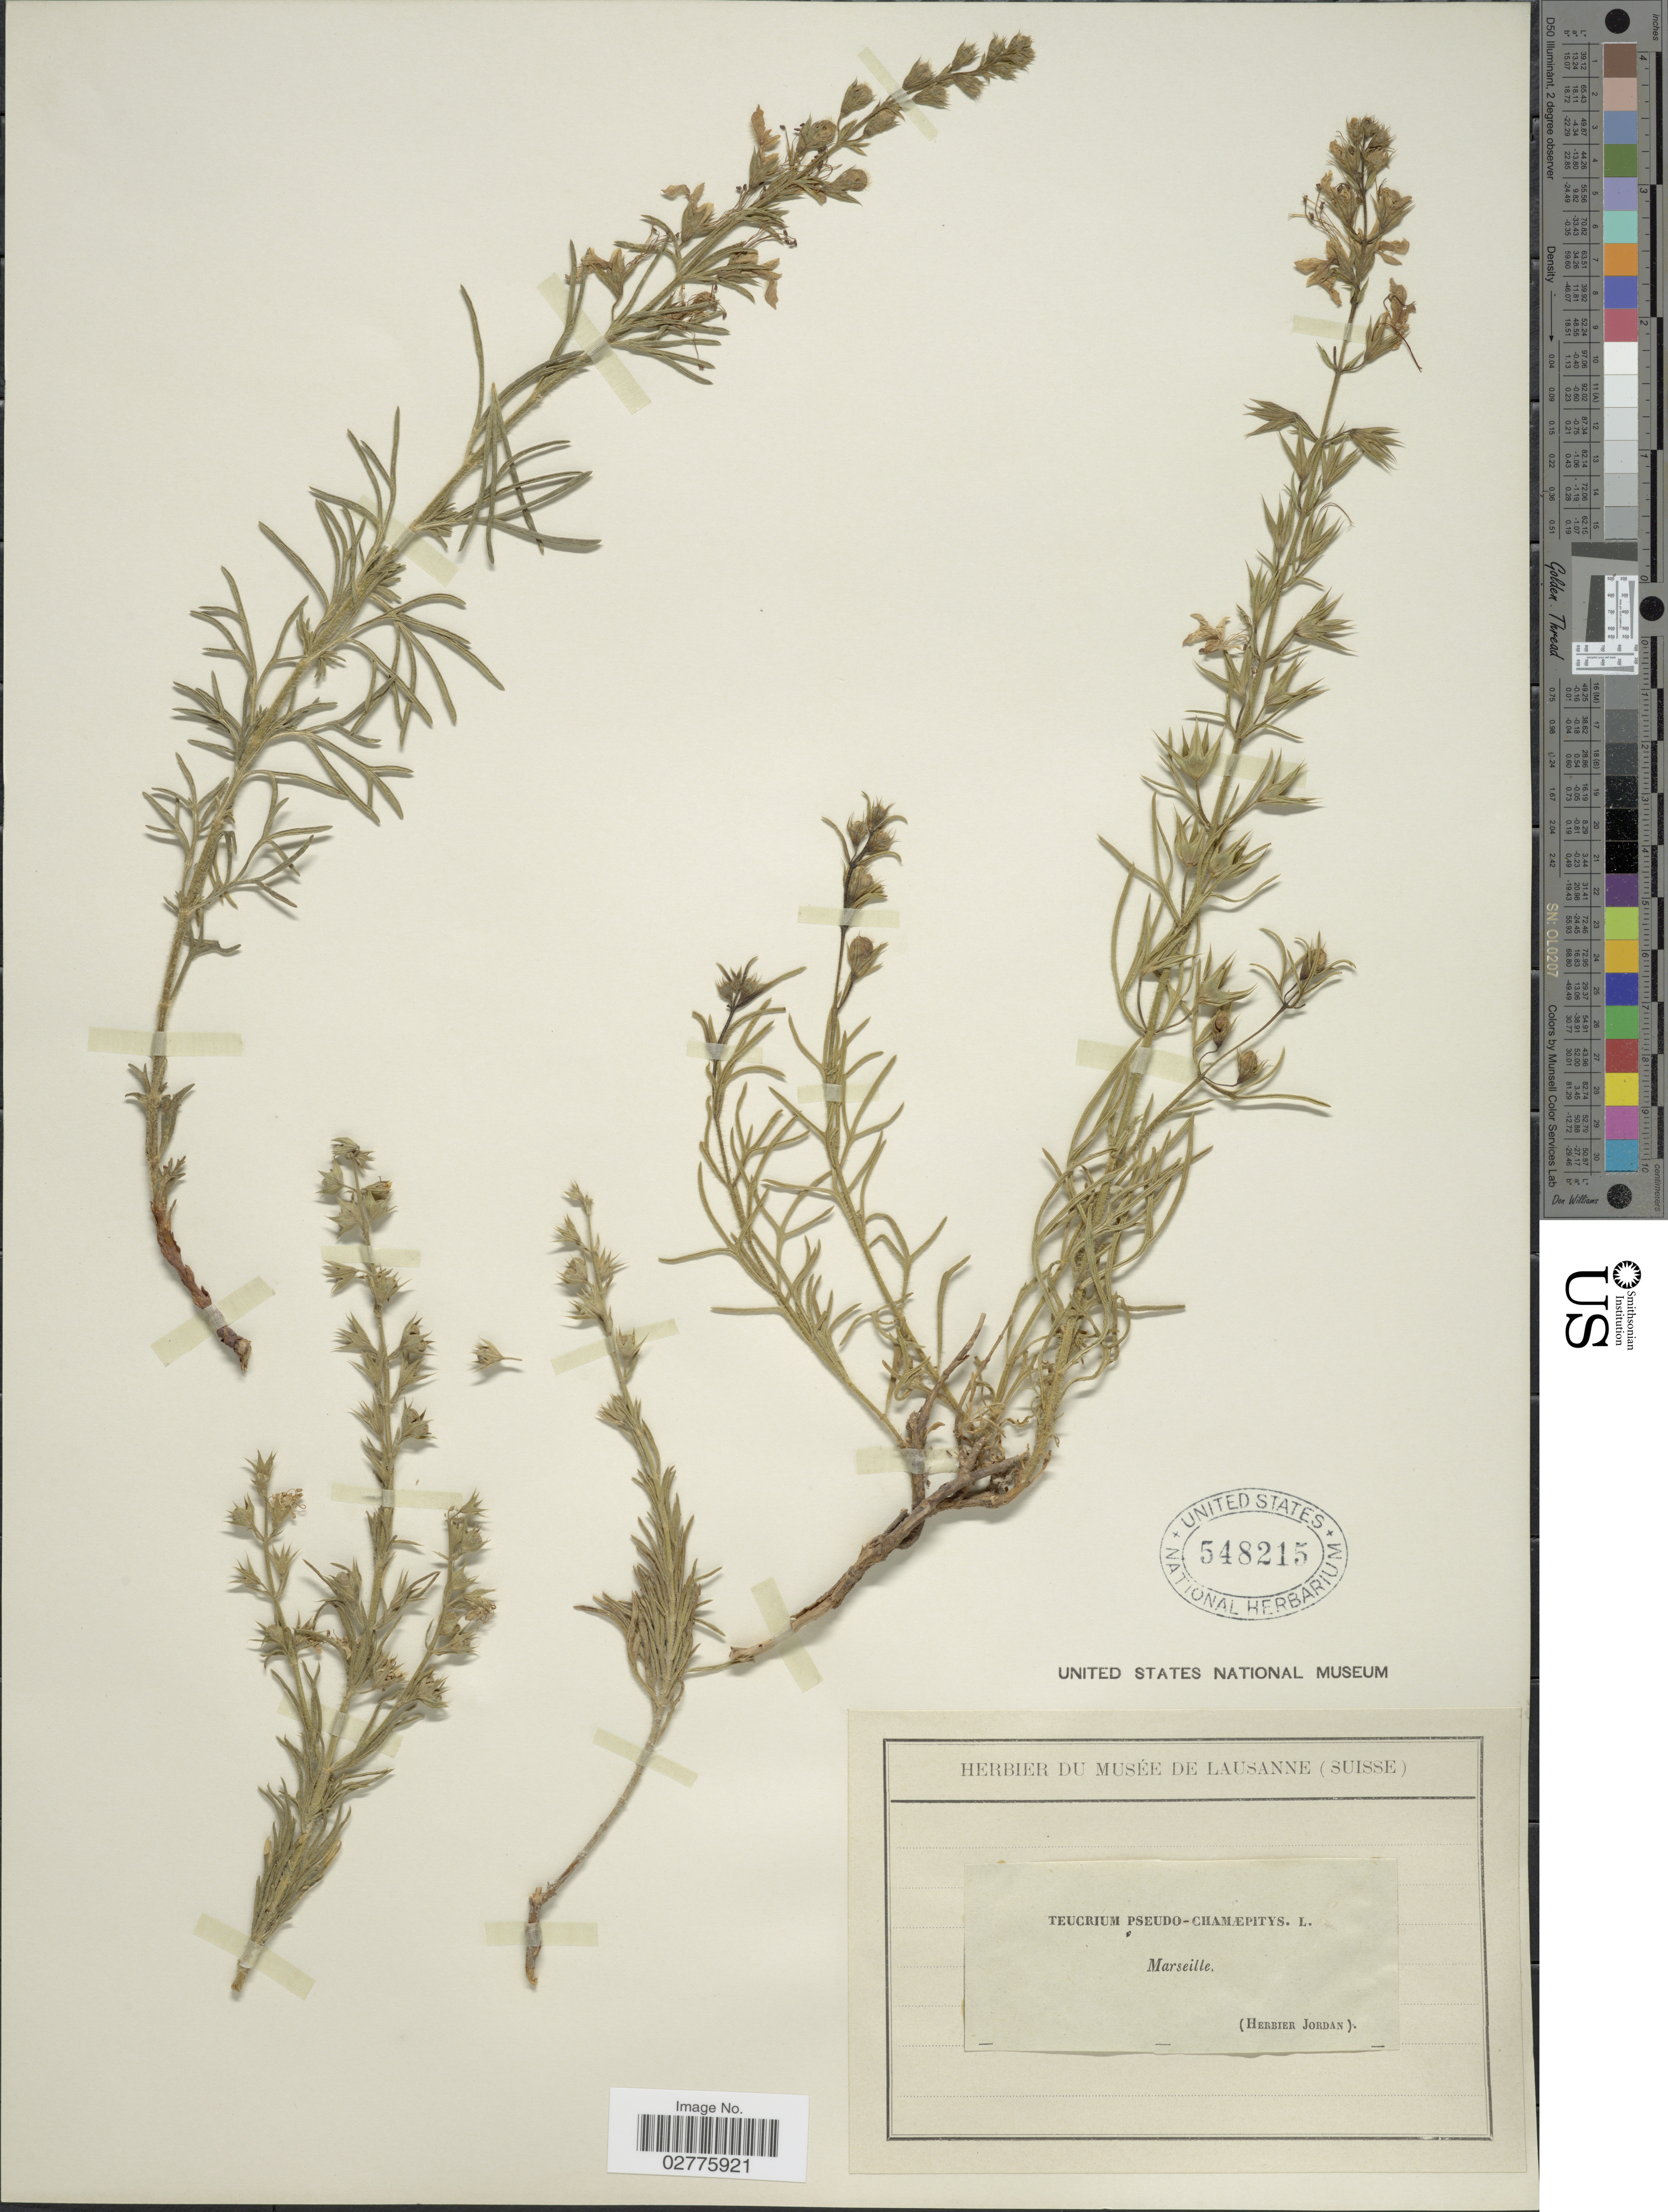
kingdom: Plantae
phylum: Tracheophyta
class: Magnoliopsida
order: Lamiales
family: Lamiaceae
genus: Teucrium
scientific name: Teucrium pseudochamaepitys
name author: L.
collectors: ex herb. Jordan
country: France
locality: Marseille.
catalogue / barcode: US 548215